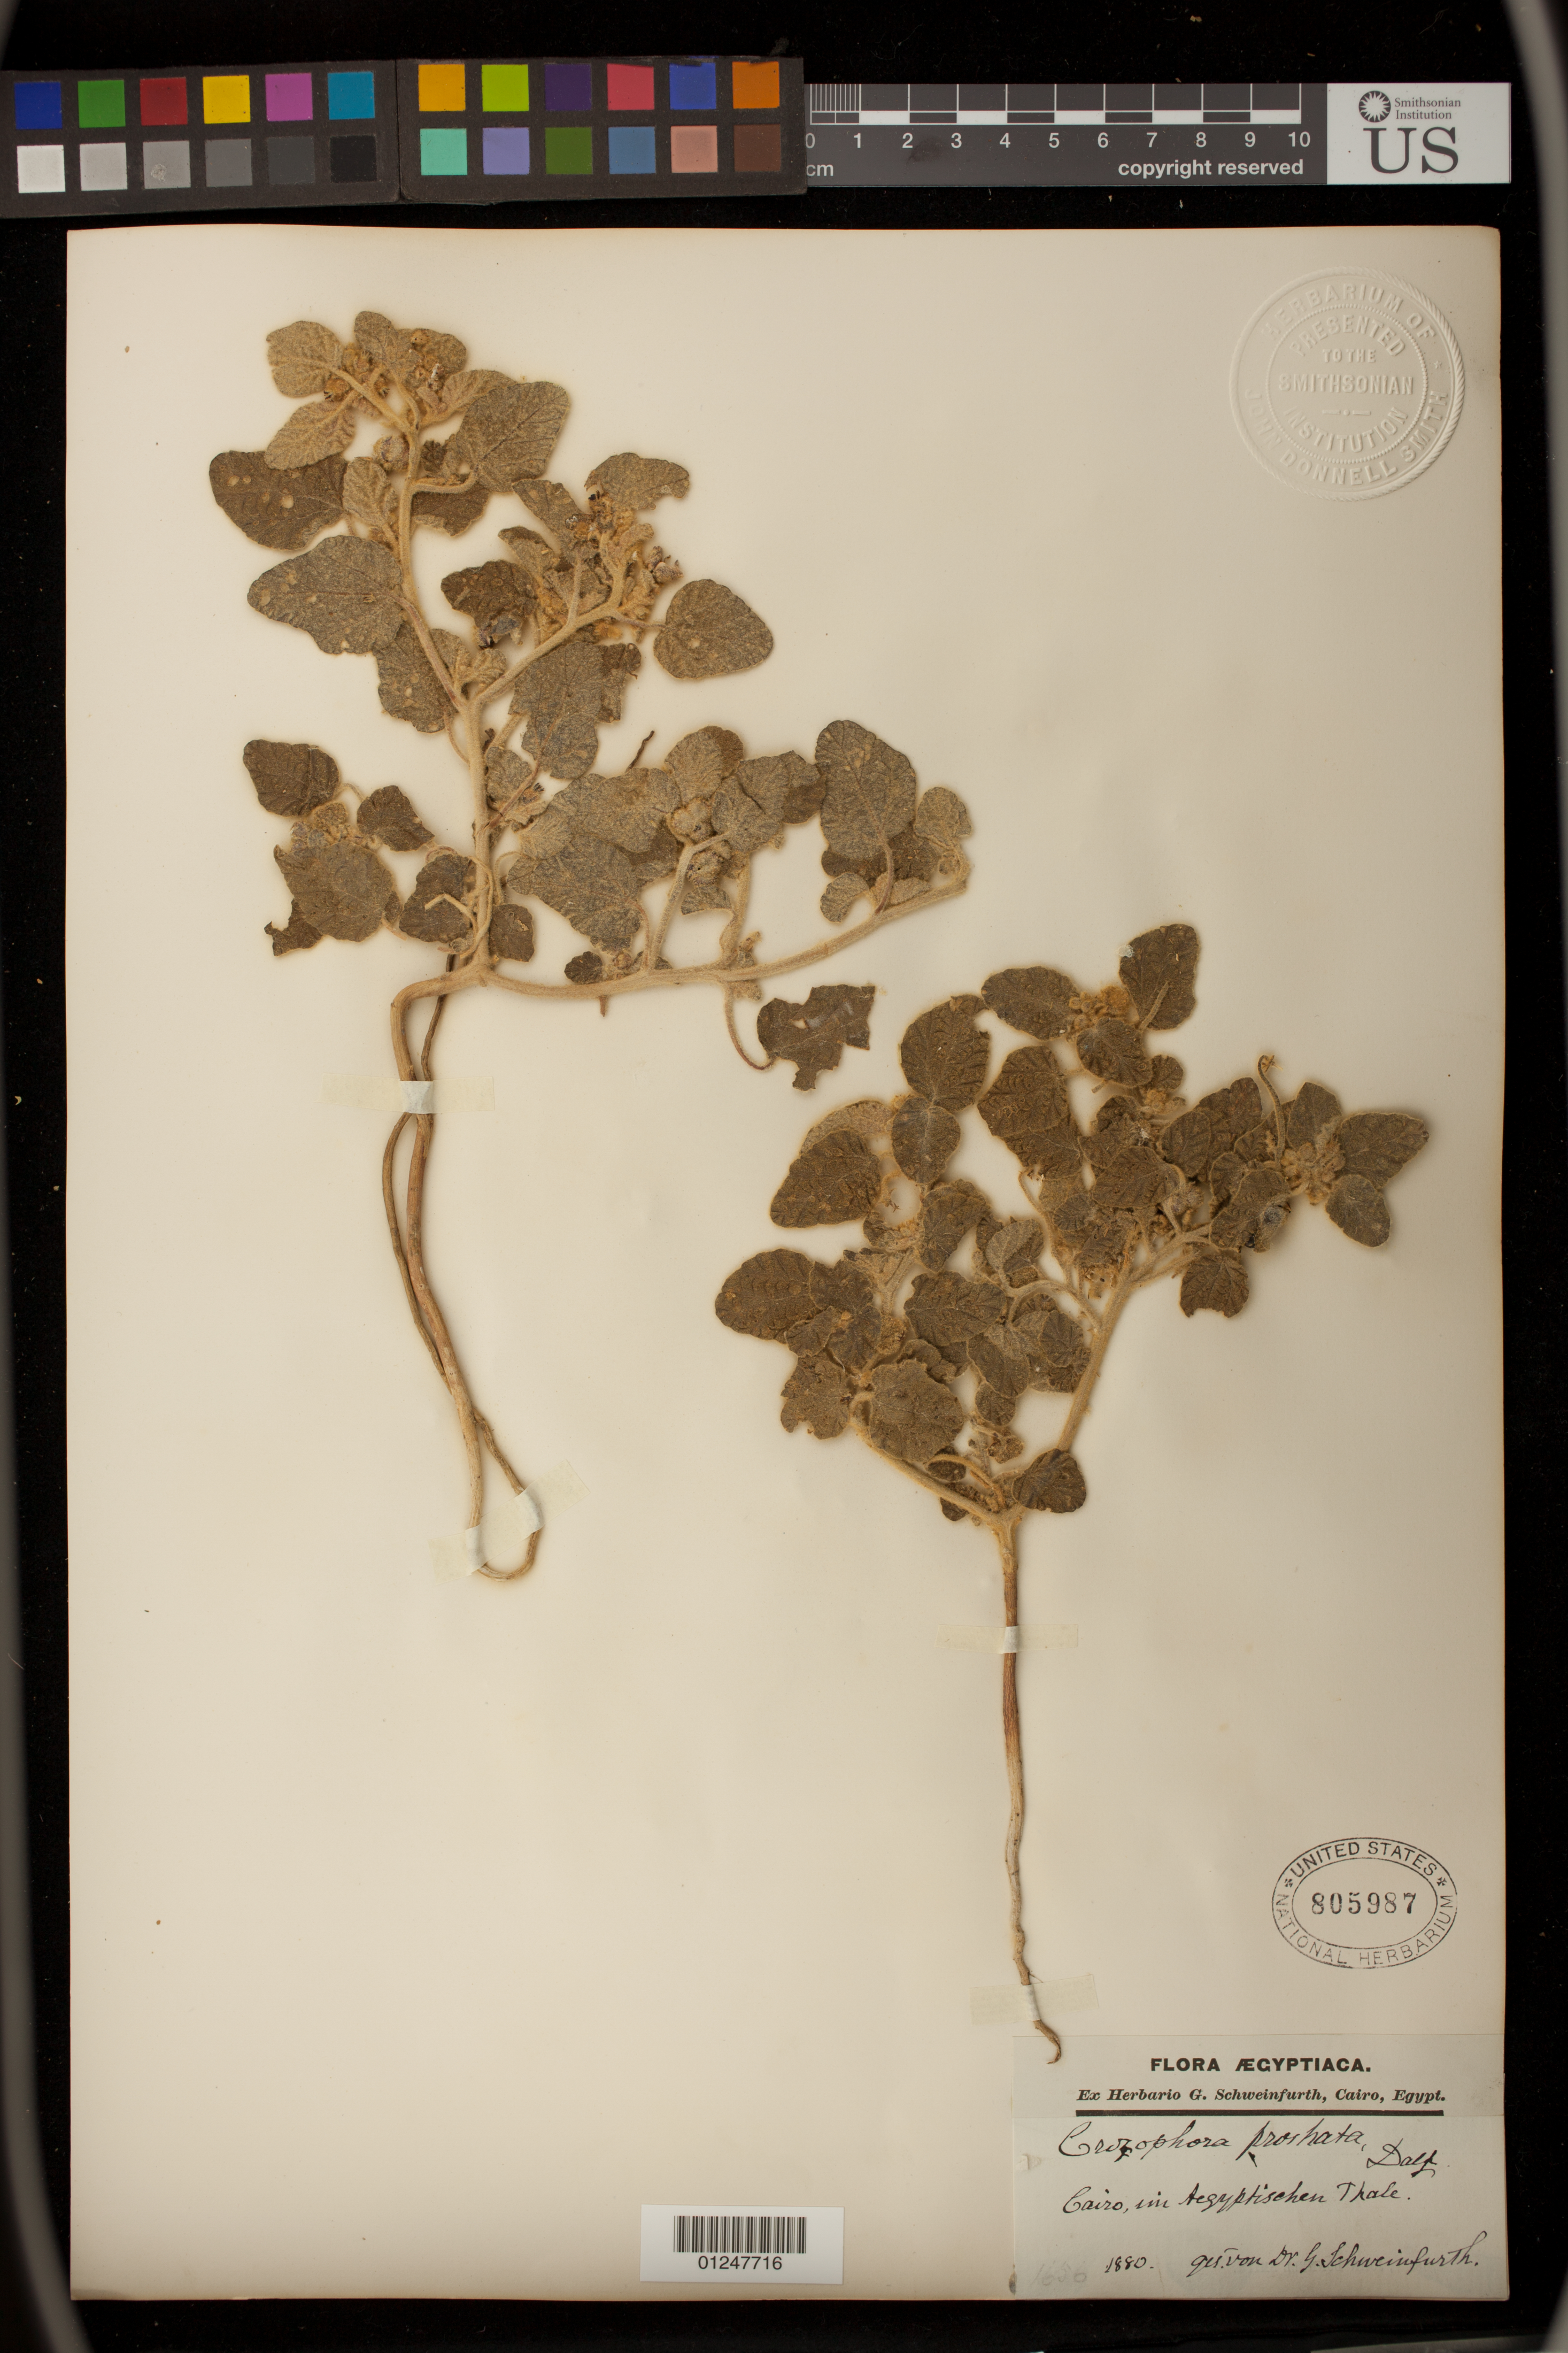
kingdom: Plantae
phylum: Tracheophyta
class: Magnoliopsida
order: Malpighiales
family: Euphorbiaceae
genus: Chrozophora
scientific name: Chrozophora prostrata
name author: Dalzell & Gibson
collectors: G. A. Schweinfurth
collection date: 1880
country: Egypt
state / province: Al Qahirah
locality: Cairo in Aegyptischen Thale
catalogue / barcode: US 805987